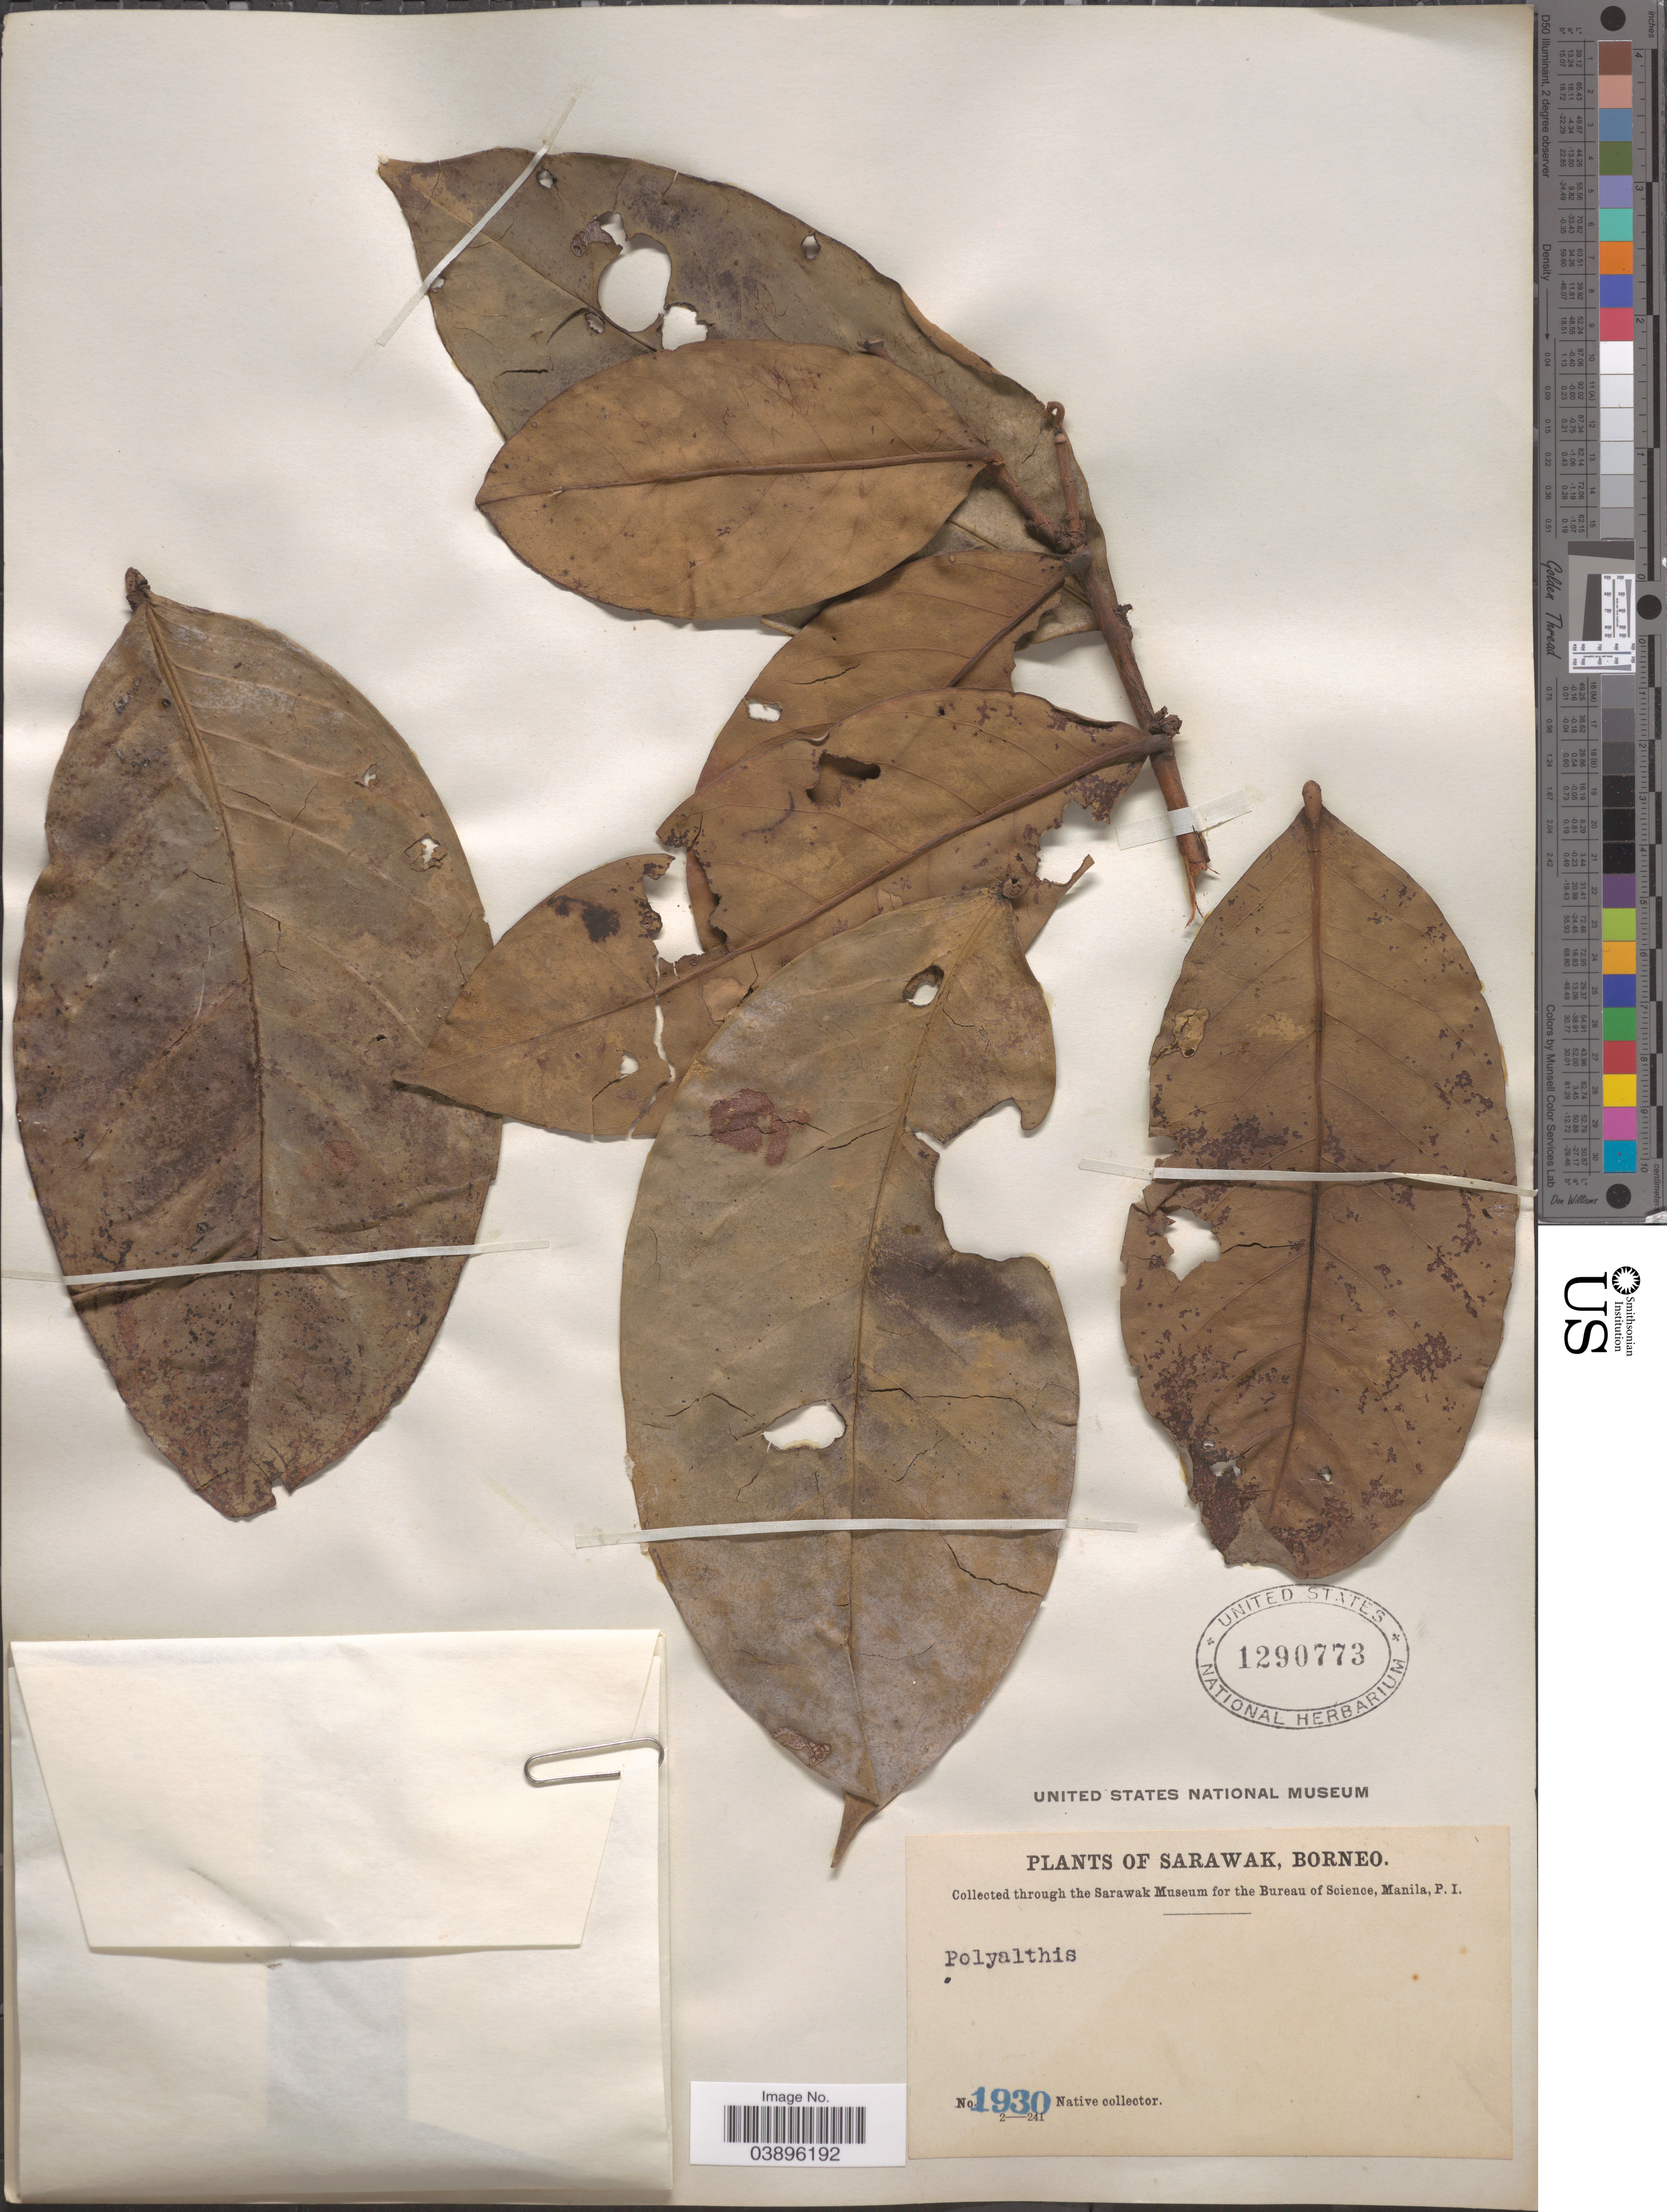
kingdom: Plantae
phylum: Tracheophyta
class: Magnoliopsida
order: Magnoliales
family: Annonaceae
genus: Polyalthia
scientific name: Polyalthia sp.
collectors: Native collector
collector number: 1930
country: Malaysia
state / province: Sarawak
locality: Borneo.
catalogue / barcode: US 1290773